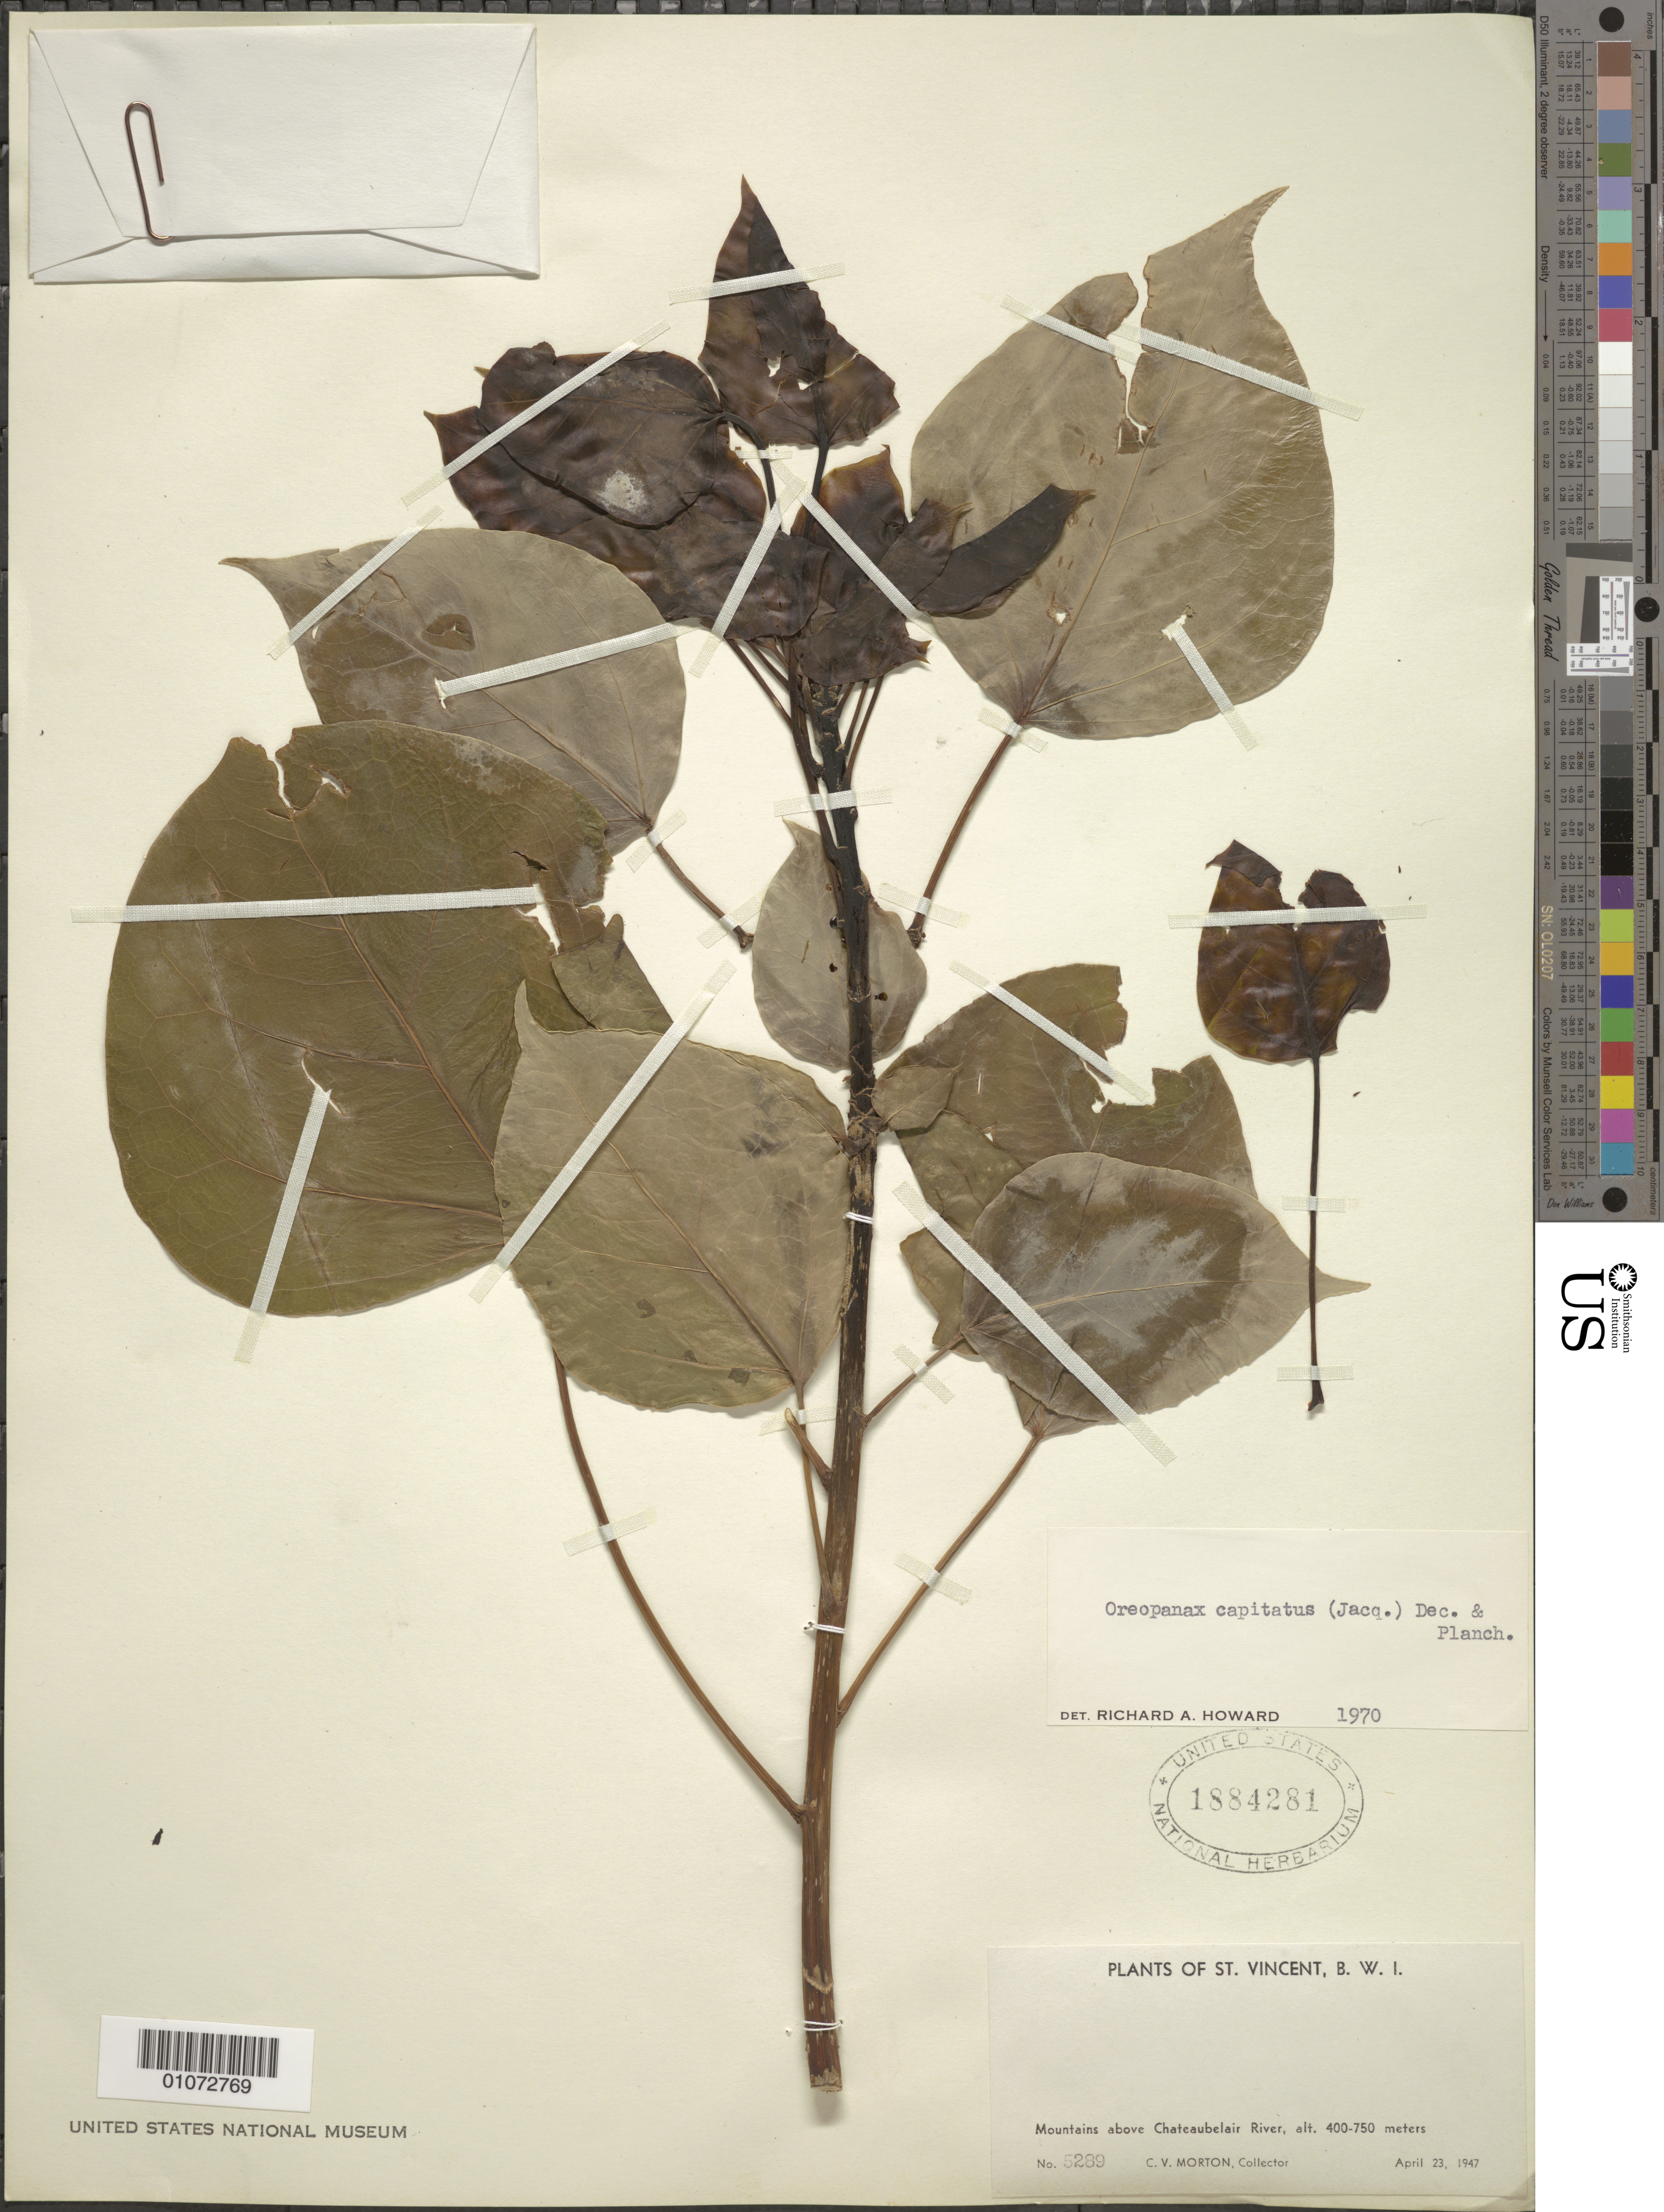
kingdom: Plantae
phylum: Tracheophyta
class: Magnoliopsida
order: Apiales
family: Araliaceae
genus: Oreopanax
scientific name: Oreopanax capitatus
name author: (Jacq.) Decne. & Planch.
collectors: C. V. Morton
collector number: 5289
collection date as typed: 23 Apr 1947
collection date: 1947-04-23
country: St. Vincent - Grenadines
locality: Mountains above Chateaubelair River.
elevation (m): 400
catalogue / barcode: US 1884281